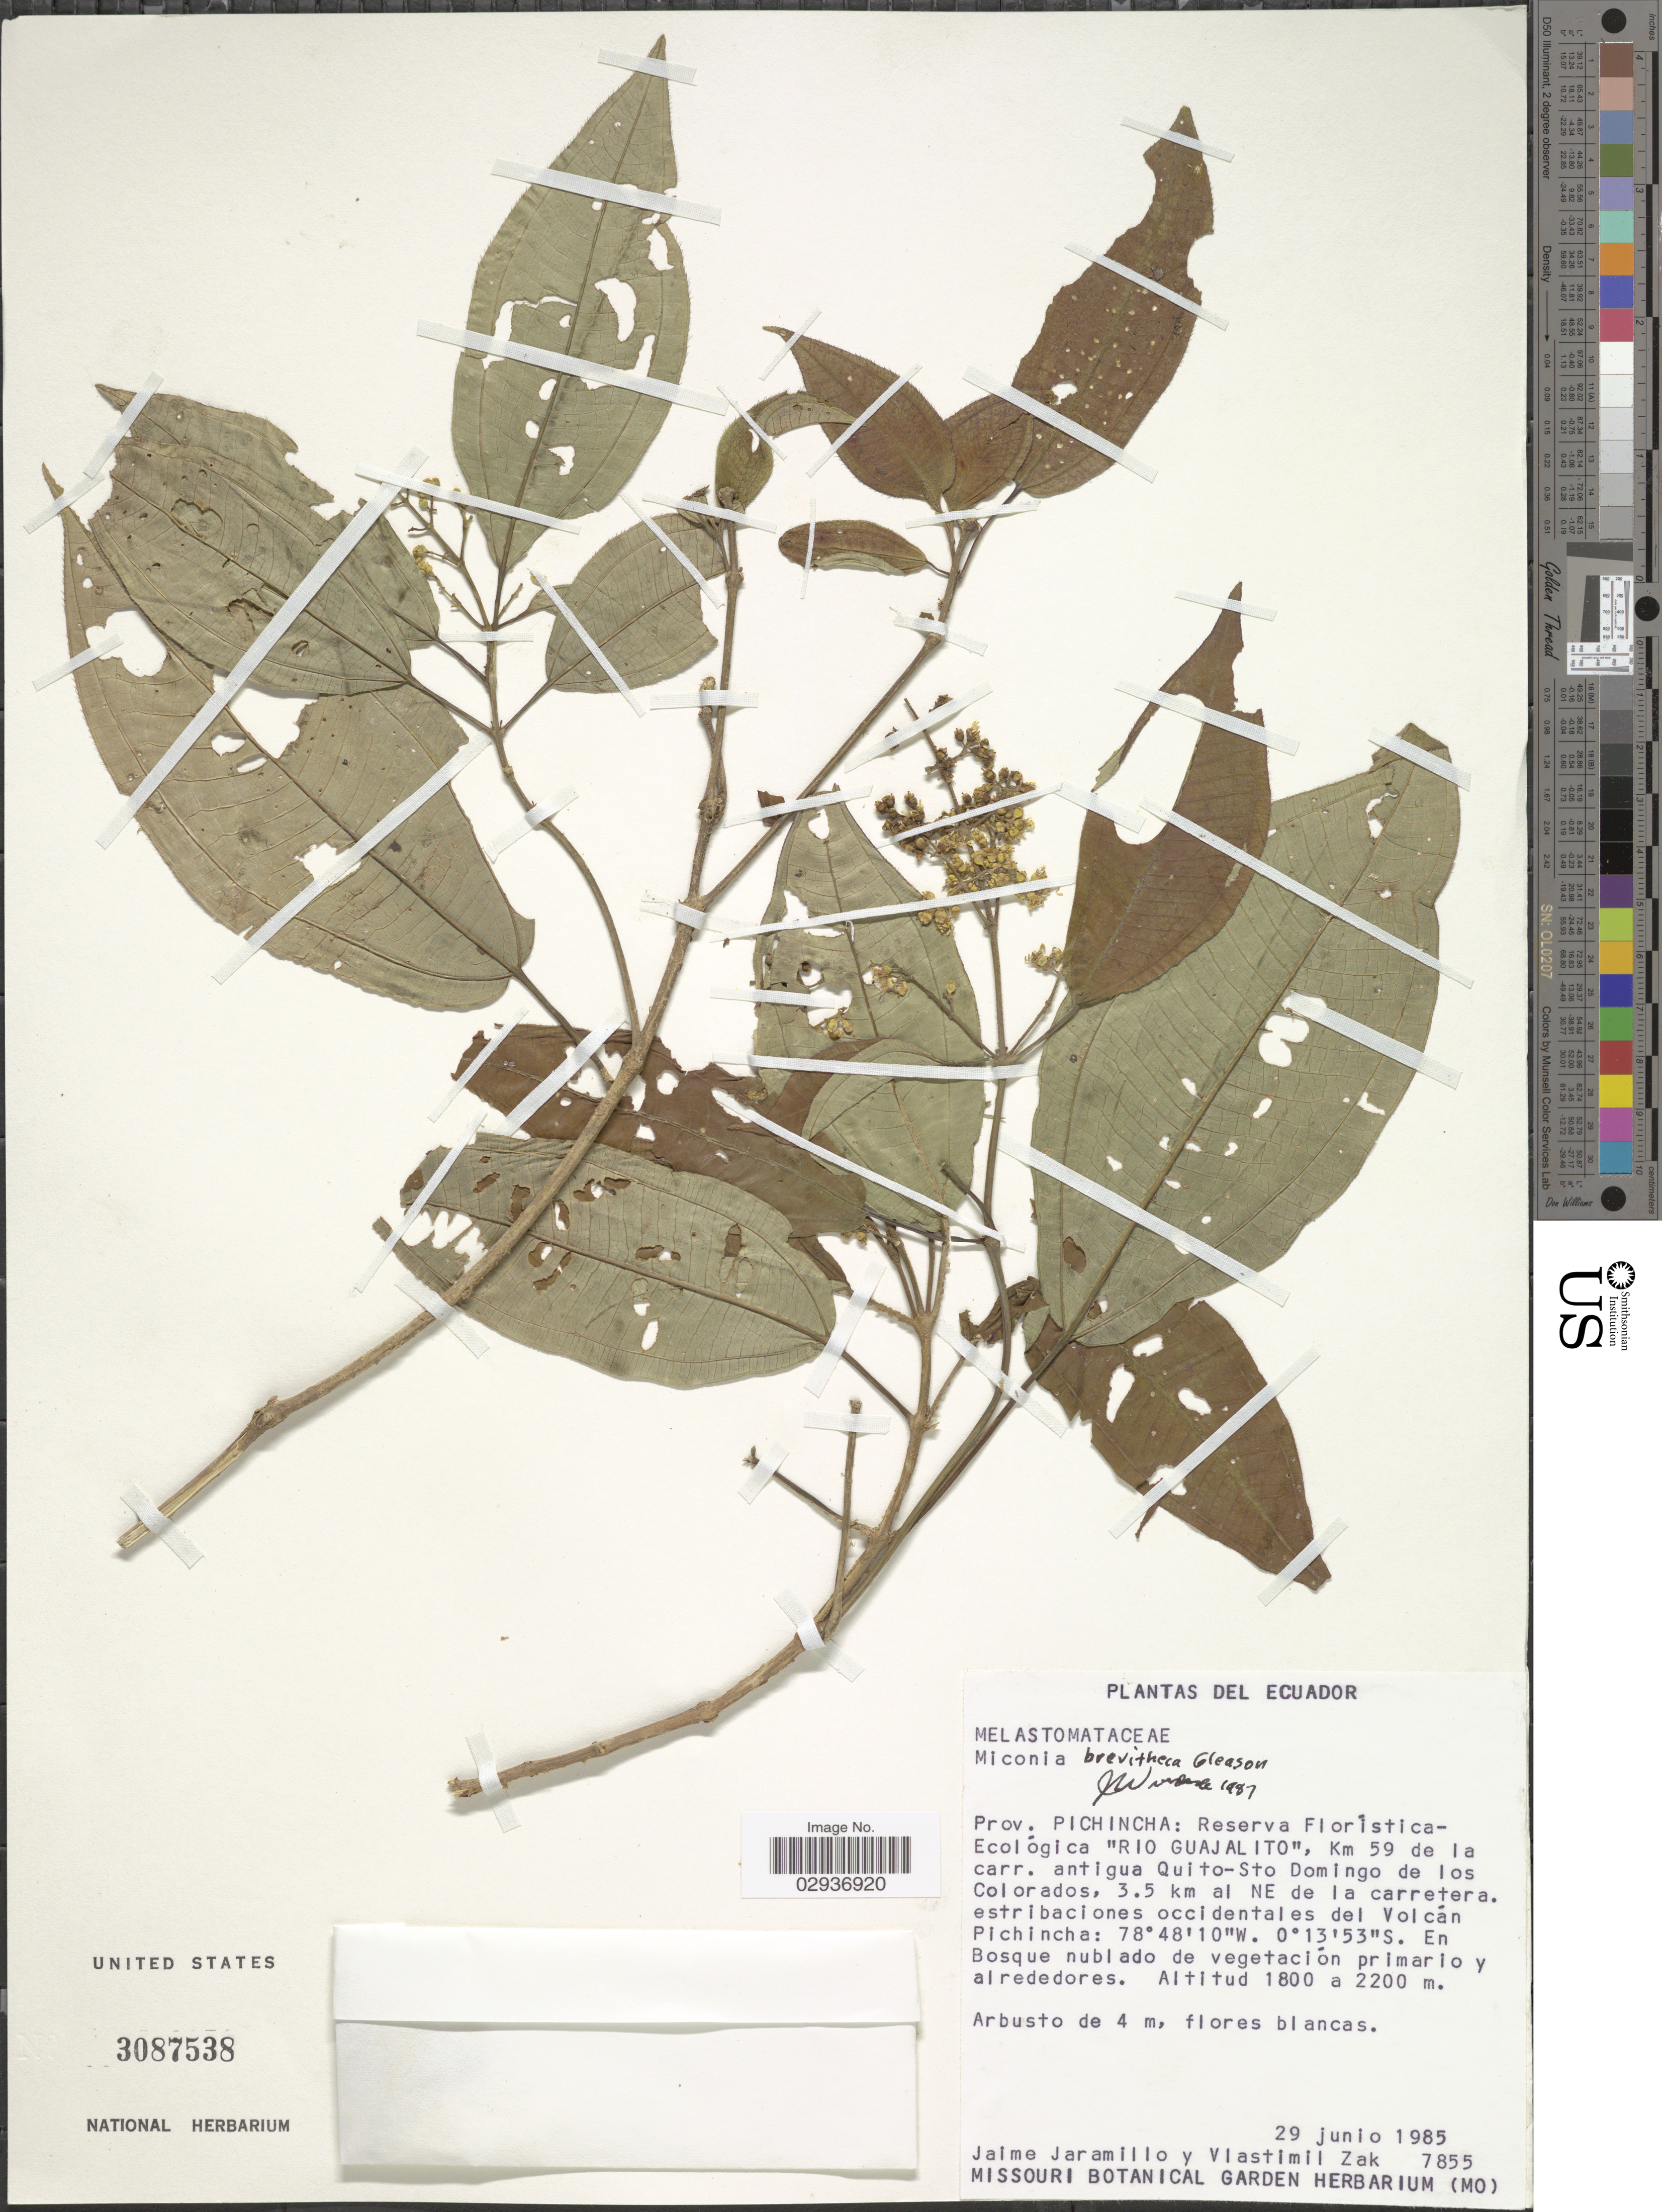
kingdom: Plantae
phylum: Tracheophyta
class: Magnoliopsida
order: Myrtales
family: Melastomataceae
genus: Miconia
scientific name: Miconia brevitheca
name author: Gleason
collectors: J. Jaramillo & V. Zak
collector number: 7855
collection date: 1985-06-29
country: Ecuador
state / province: Pichincha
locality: Reserva Florística-Ecológica "Rio Guajalito", Km 59 de la carr. antigua Quito-Sto Domingo de los Colorados, 3.5 km al NE de la carretera. estribaciones occidentales del Volcán Pichincha.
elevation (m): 1800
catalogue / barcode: US 3087538